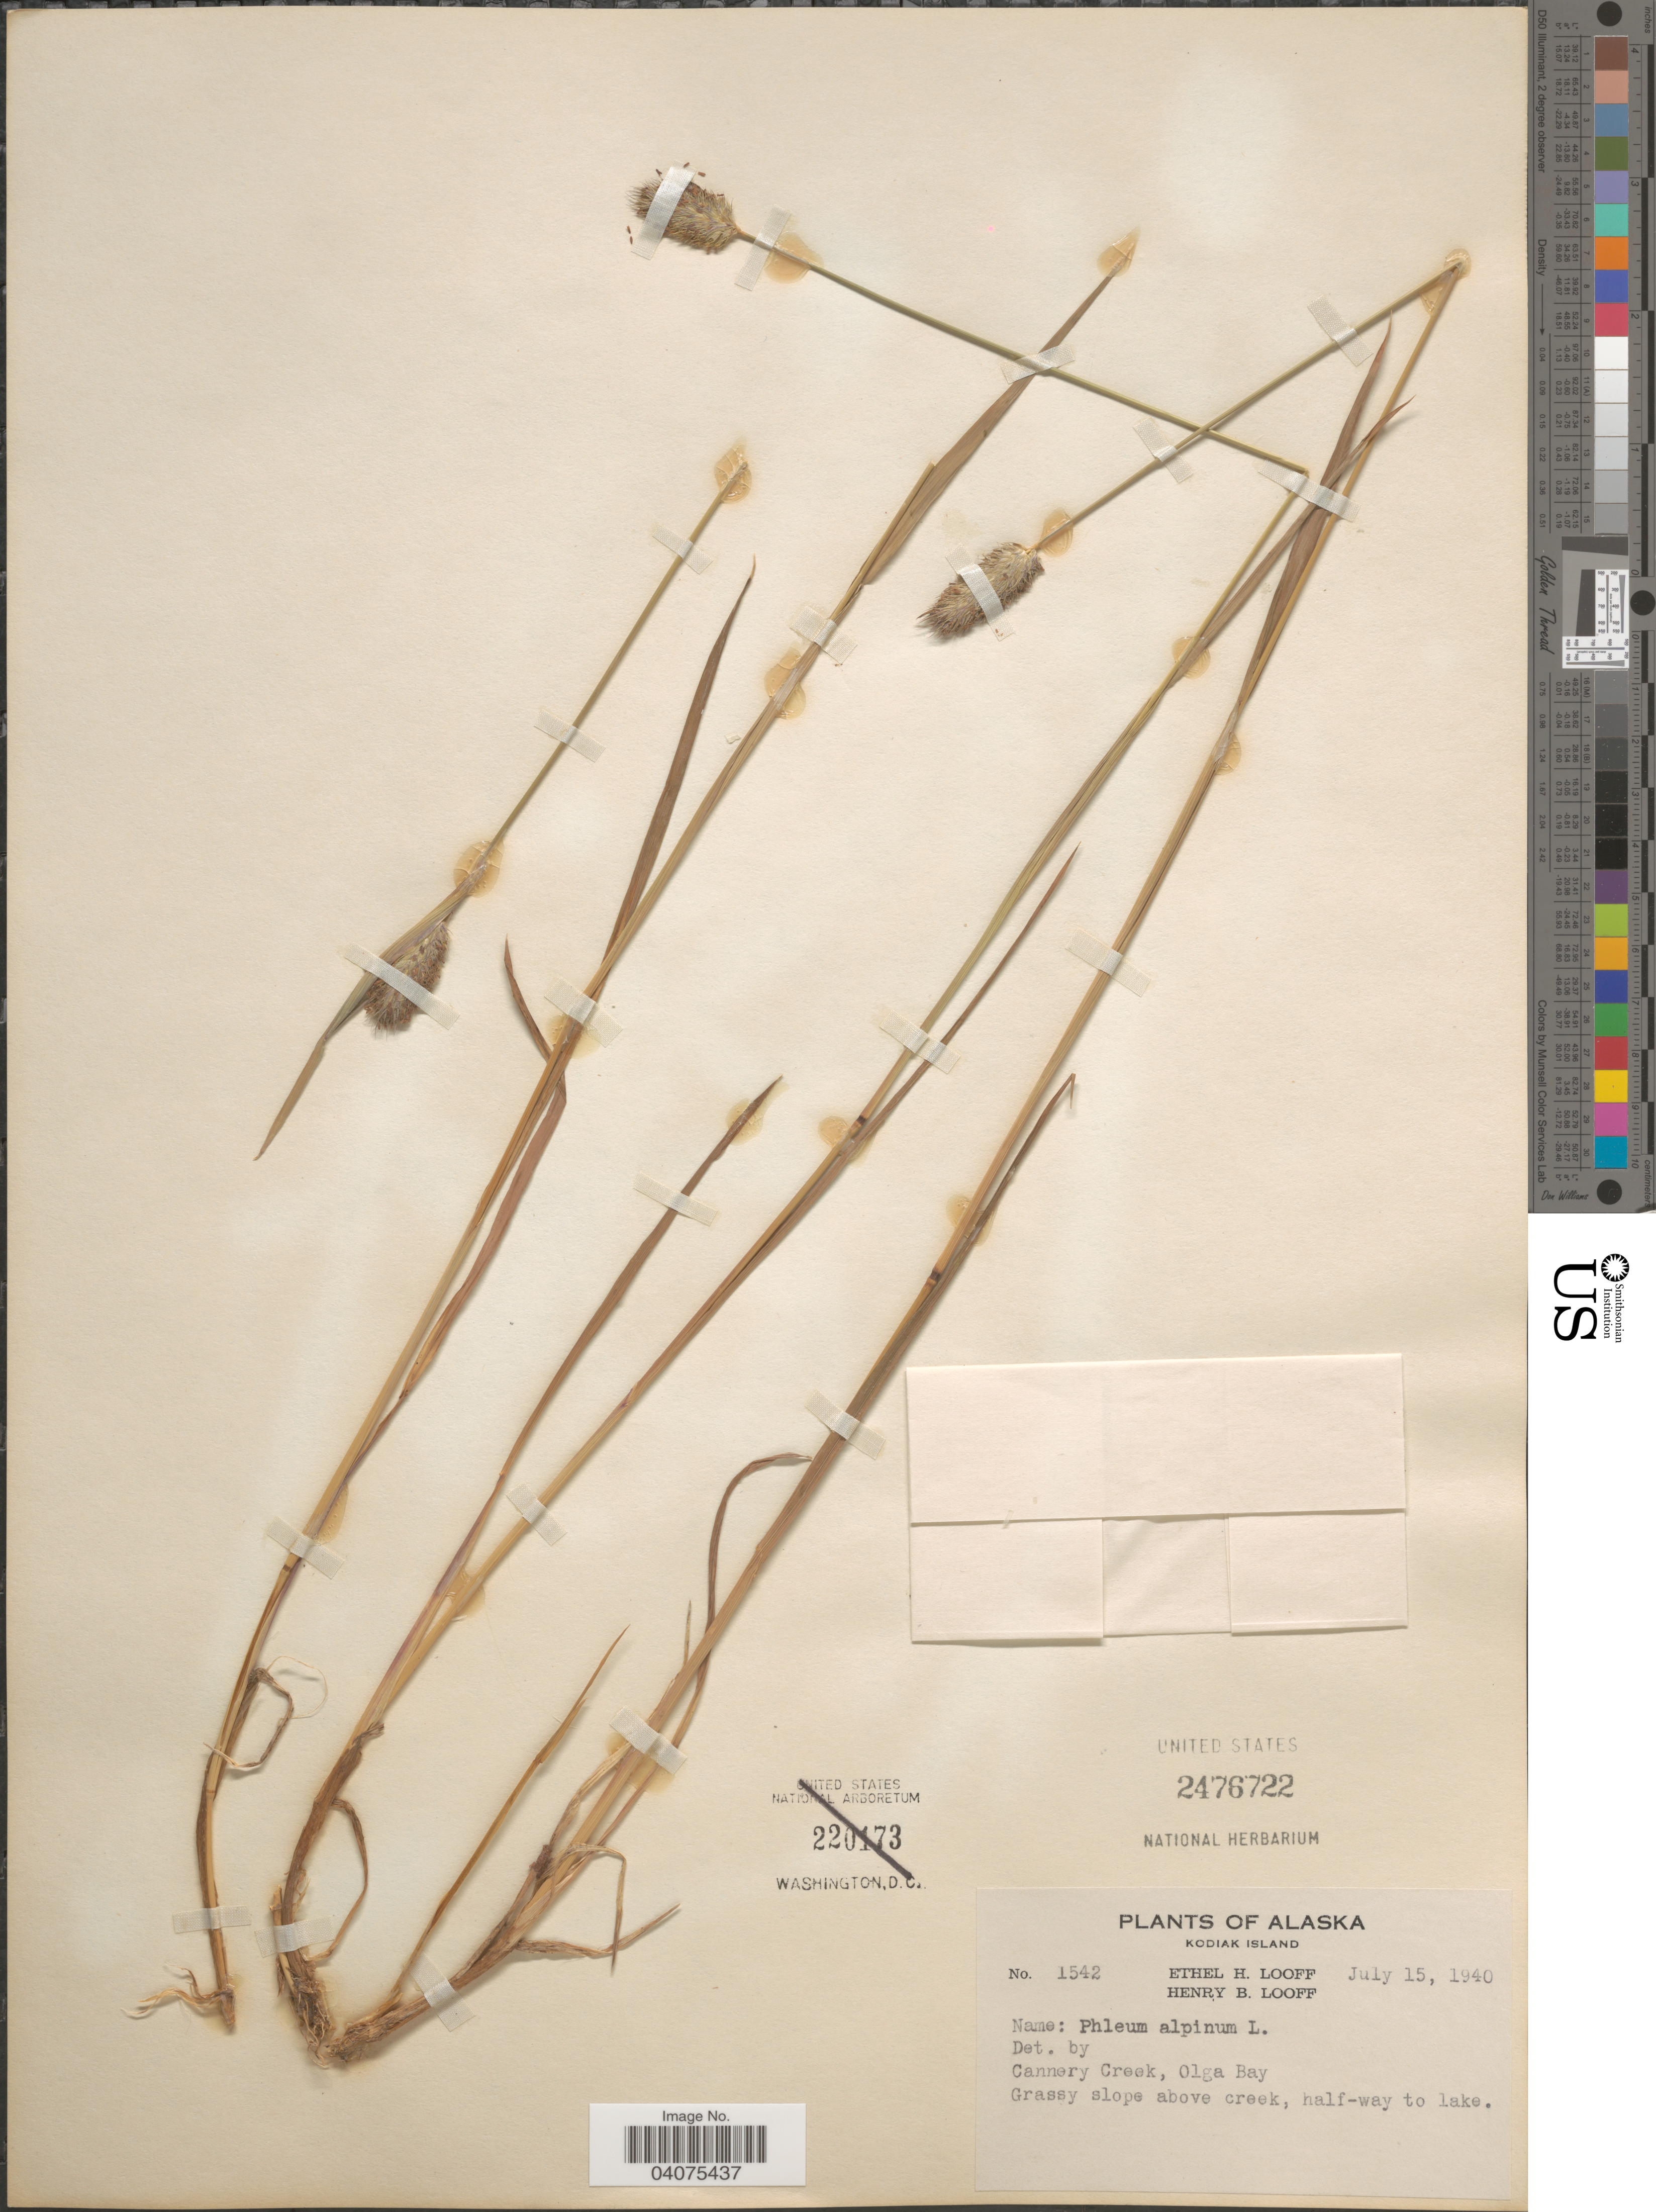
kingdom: Plantae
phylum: Tracheophyta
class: Liliopsida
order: Poales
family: Poaceae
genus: Phleum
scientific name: Phleum alpinum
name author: L.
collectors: E. Looff & H. Looff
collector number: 1542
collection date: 1940-07-15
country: United States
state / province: Alaska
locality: Kodiak Island. Cannery Creek, Olga Bay. Grassy slope above creek, half-way to lake.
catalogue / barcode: US 2476722